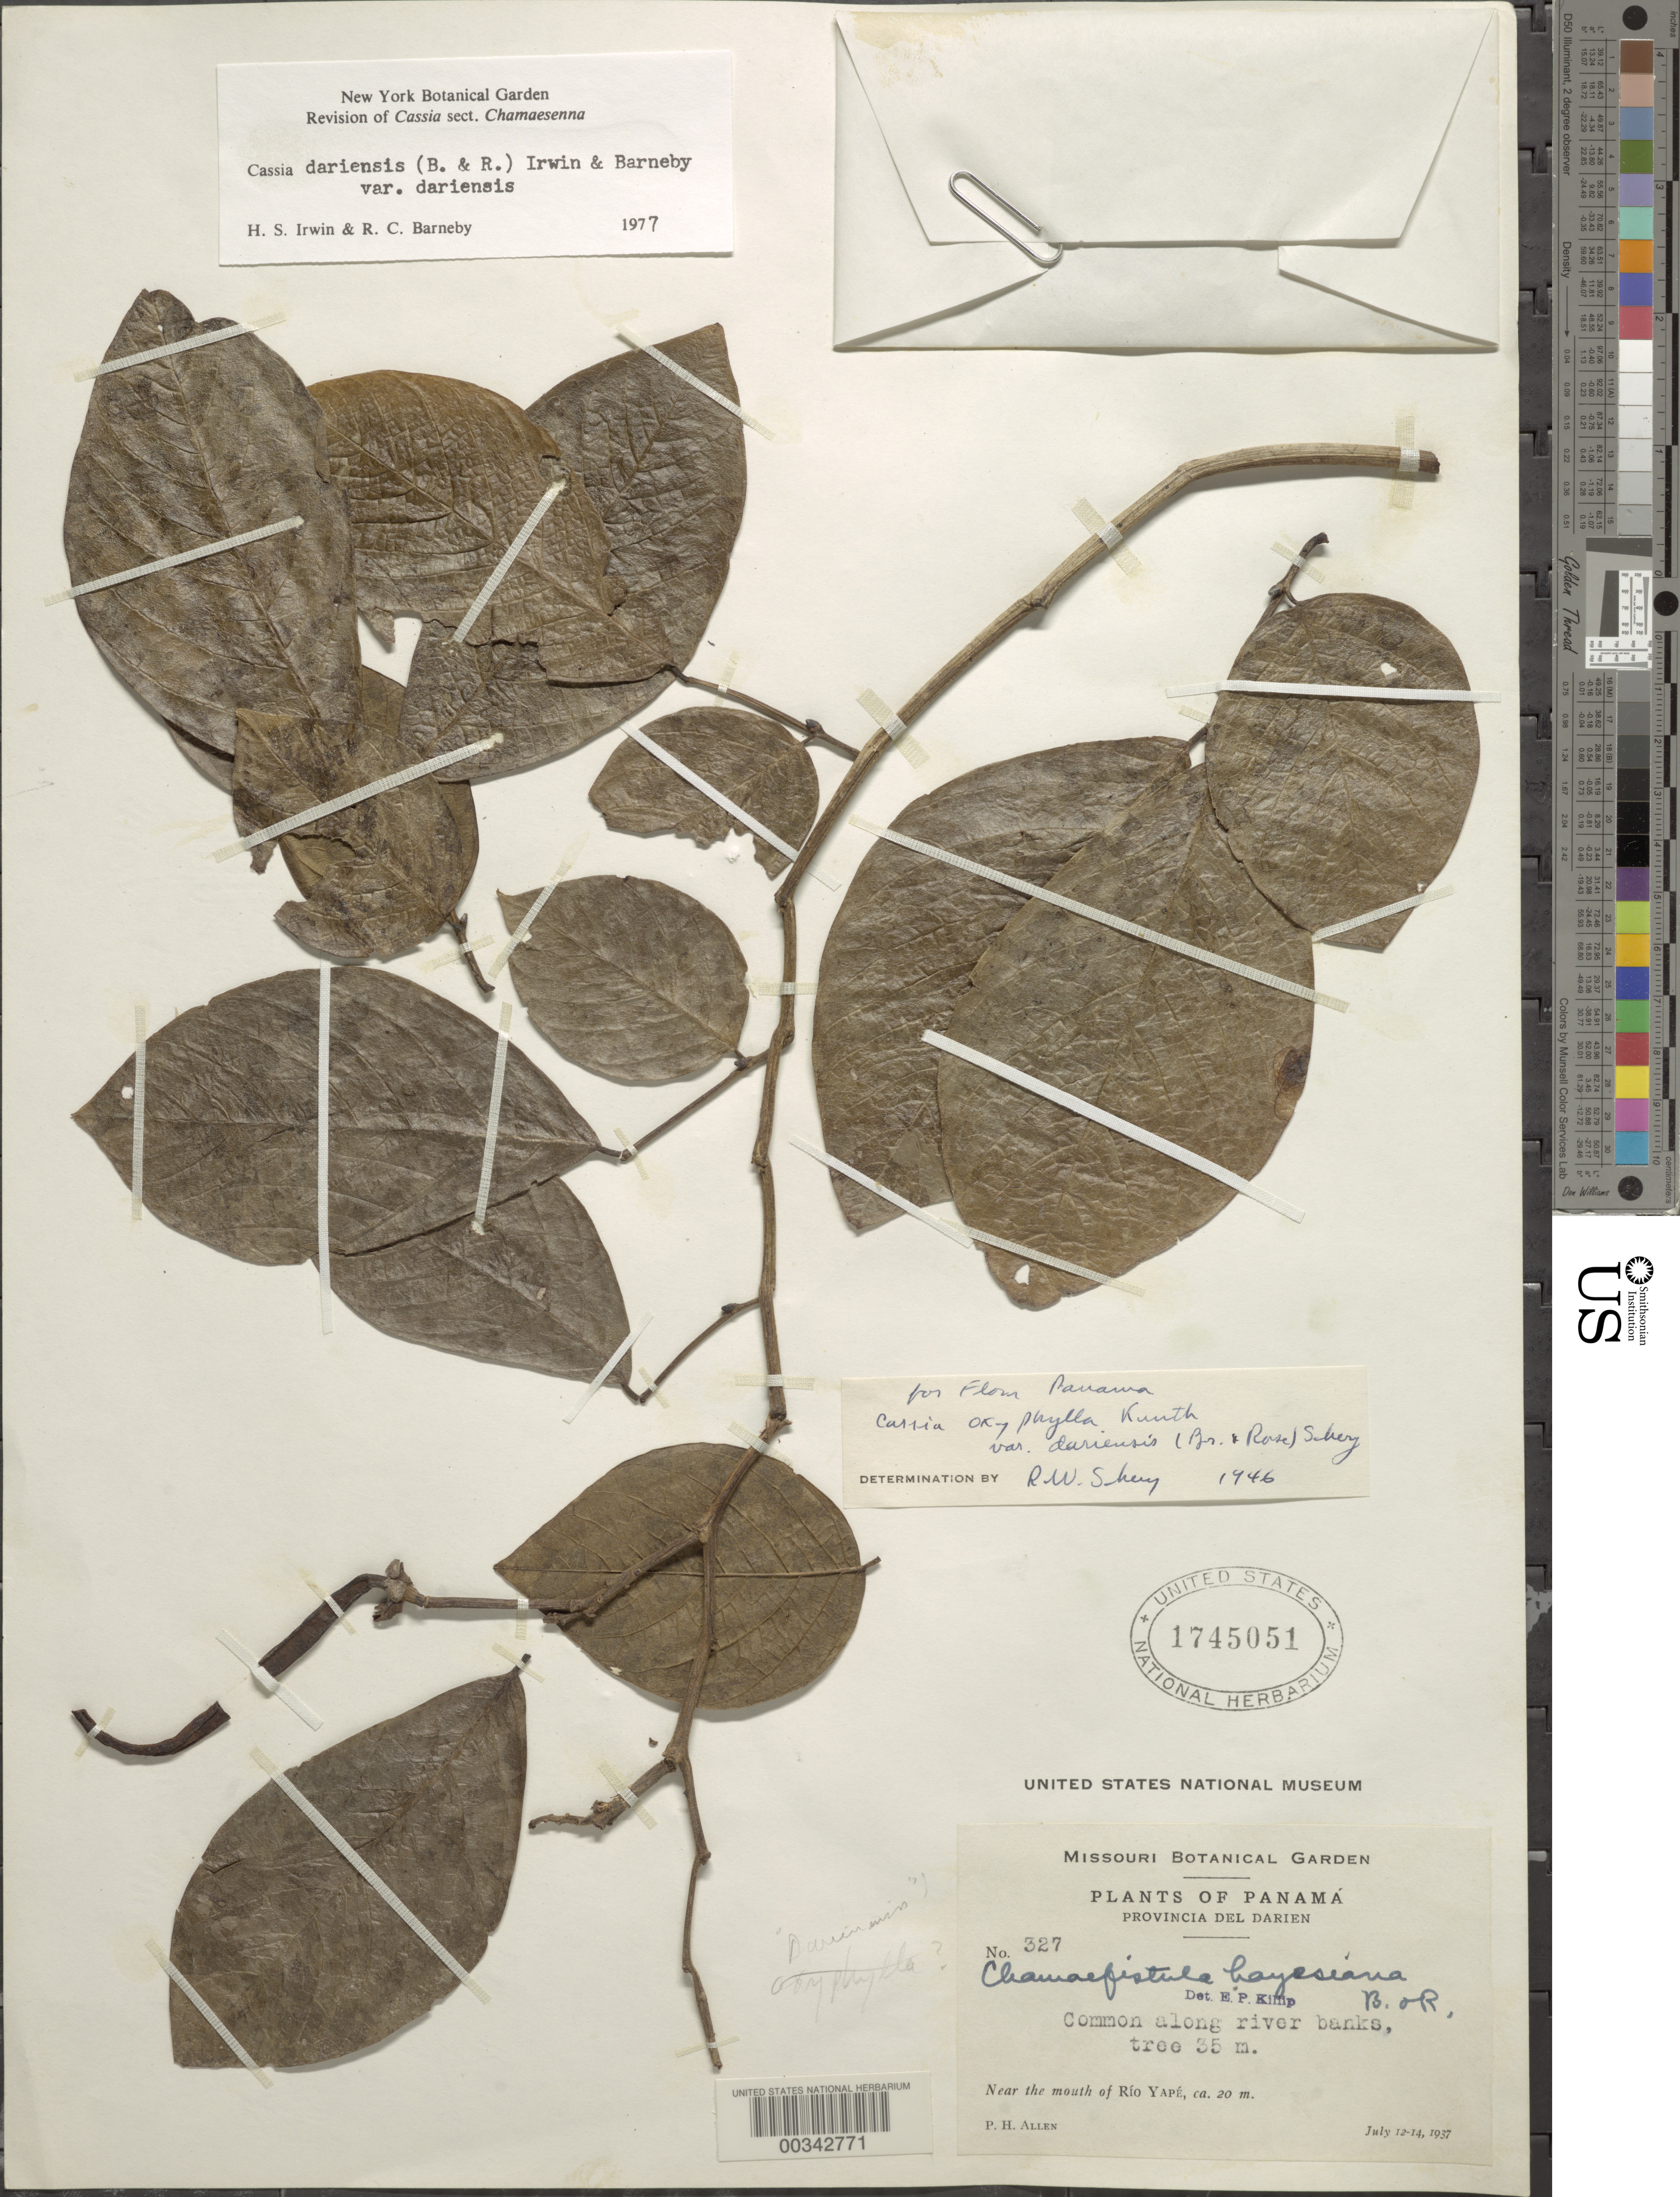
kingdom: Plantae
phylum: Tracheophyta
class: Magnoliopsida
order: Fabales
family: Fabaceae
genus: Senna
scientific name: Senna dariensis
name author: (Britton & Rose) H.S. Irwin & Barneby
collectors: P. H. Allen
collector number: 327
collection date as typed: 12 Jul 1937 to 14 Jul 1937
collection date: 1937-07-12/1937-07-14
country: Panama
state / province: Darién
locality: Near the mouth of Rio Yape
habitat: Along river banks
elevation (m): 20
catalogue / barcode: US 1745051